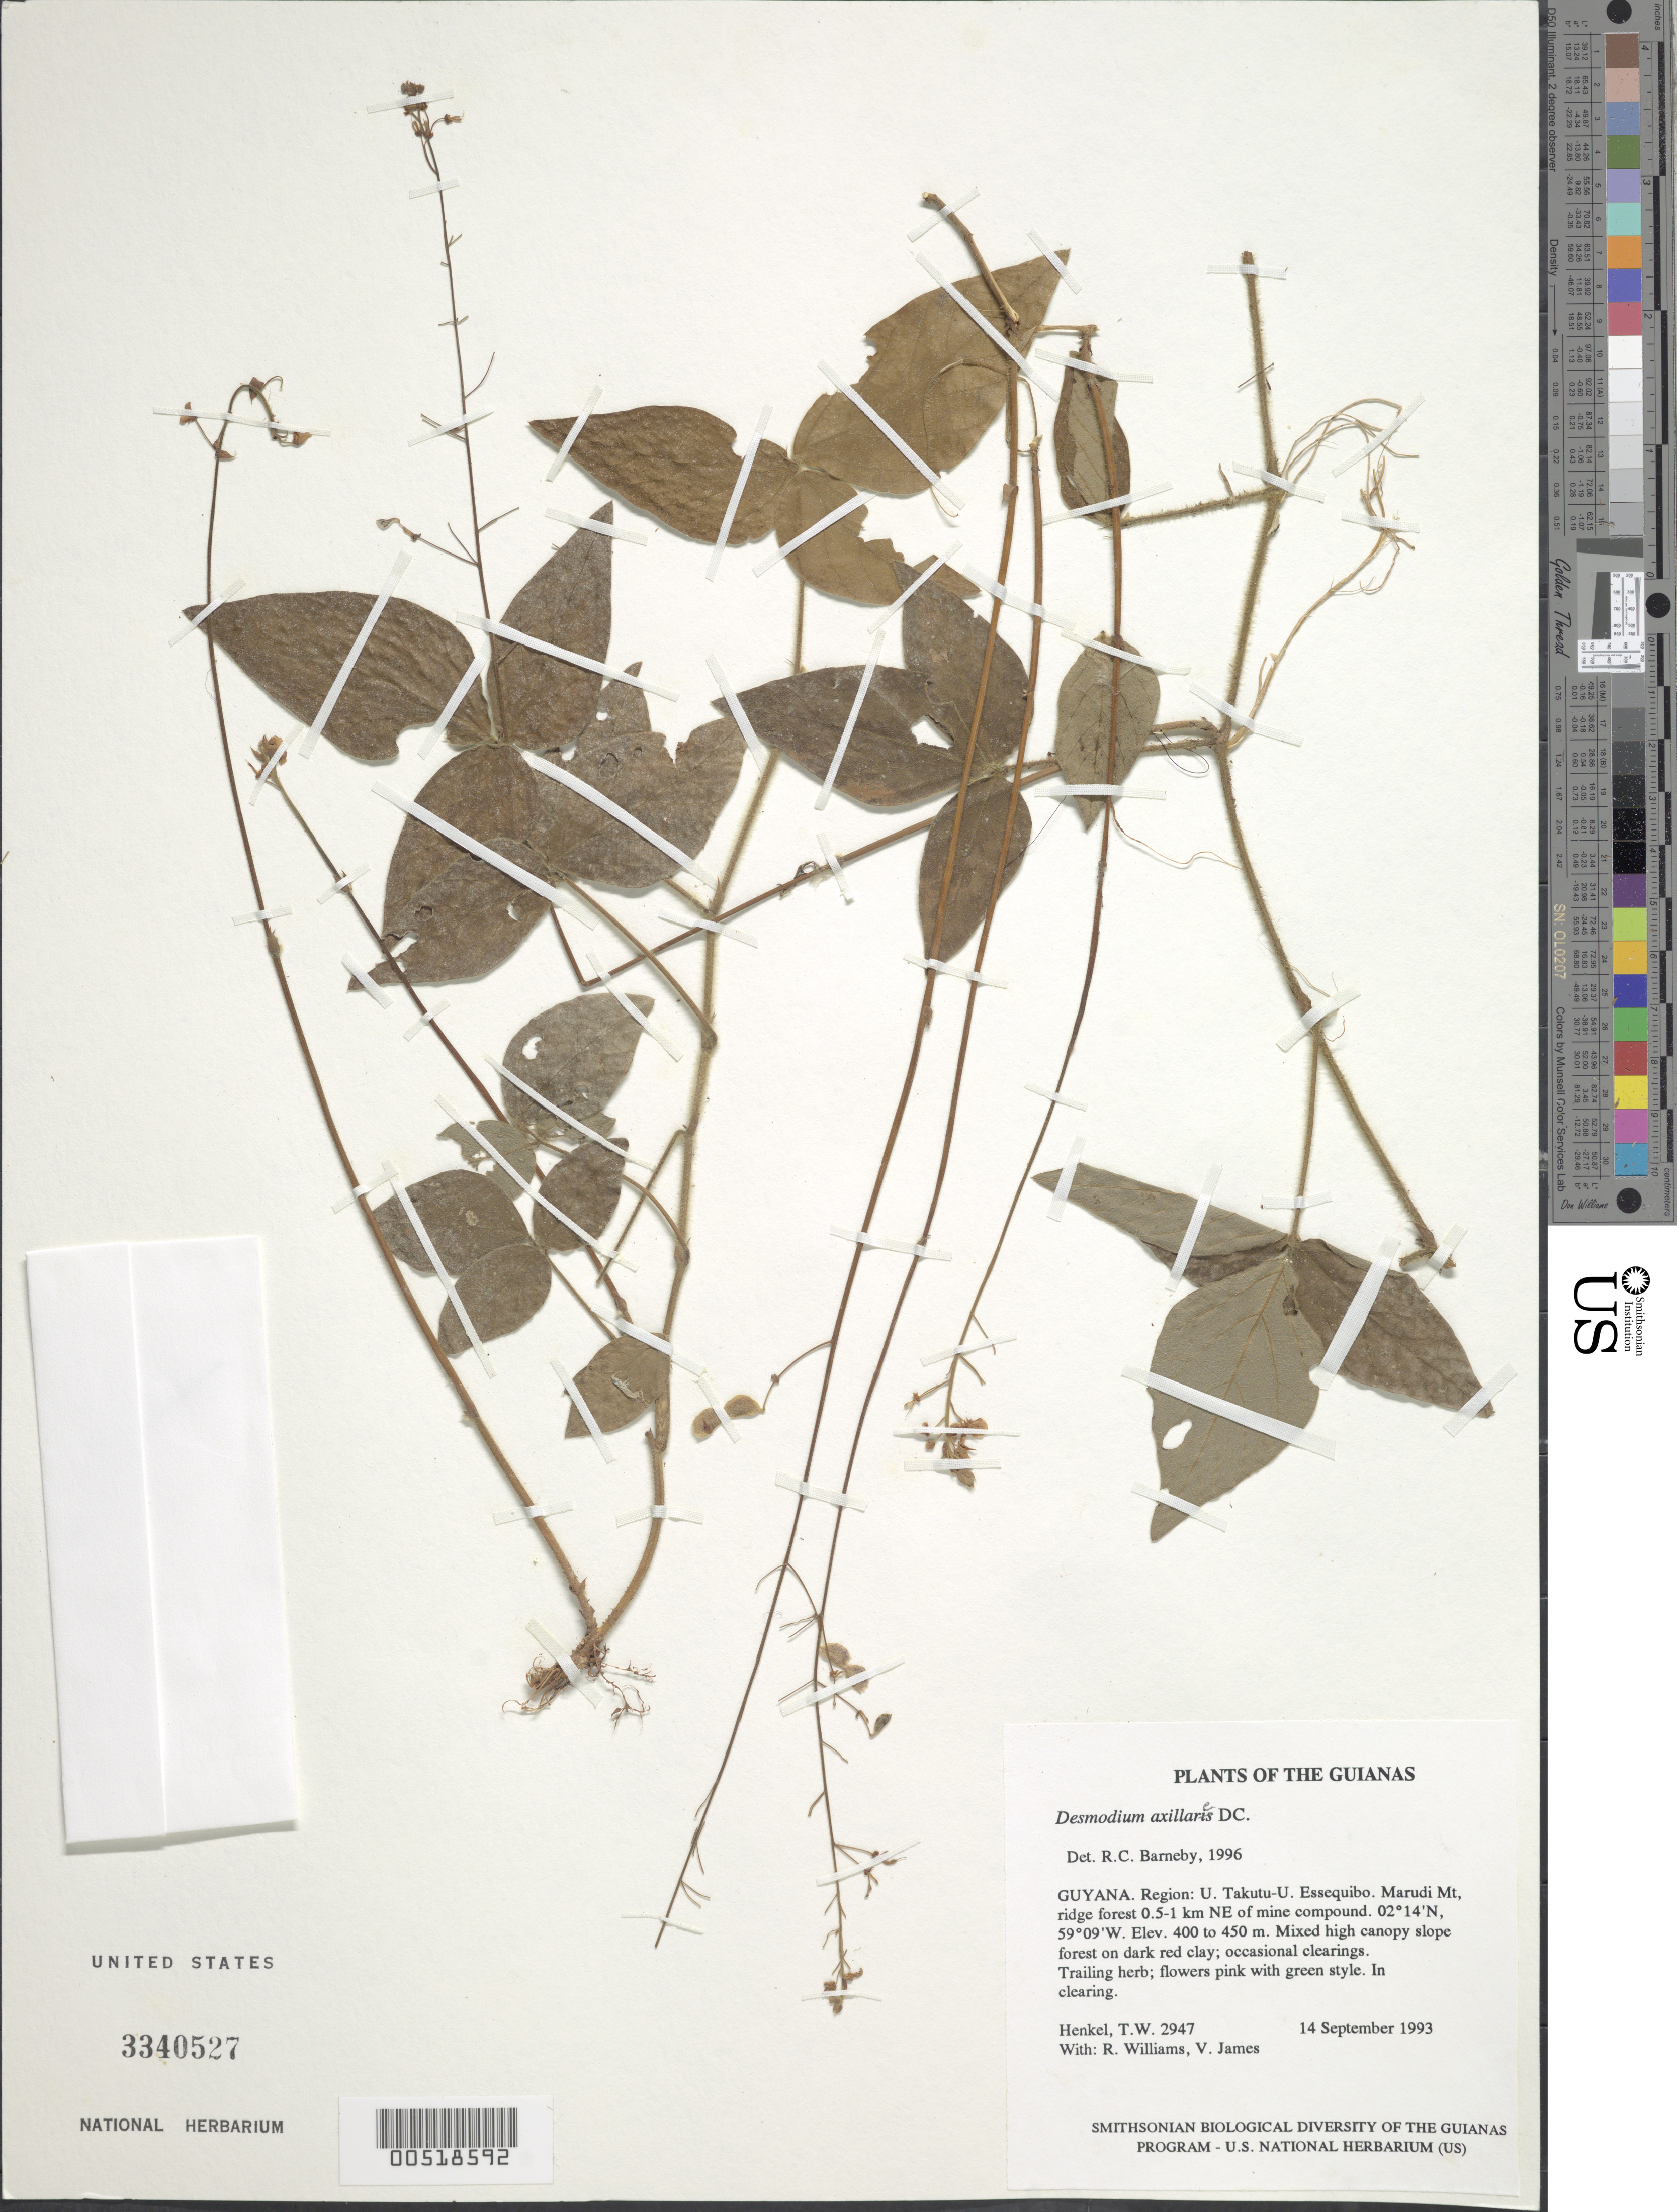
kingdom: Plantae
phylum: Tracheophyta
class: Magnoliopsida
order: Fabales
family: Fabaceae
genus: Desmodium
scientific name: Desmodium axillare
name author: (Sw.) DC.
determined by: Barneby, Rupert C., (NY)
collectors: T. Henkel, R. Williams & V. James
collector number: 2947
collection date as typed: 14 September 1993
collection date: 1993-09-14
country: Guyana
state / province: U. Takutu-U. Essequibo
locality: Marudi Mt, ridge forest 0.5-1 km NE of mine compound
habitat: Mixed high canopy slope forest on dark red clay; occasional clearings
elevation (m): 400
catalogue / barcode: US 3340527